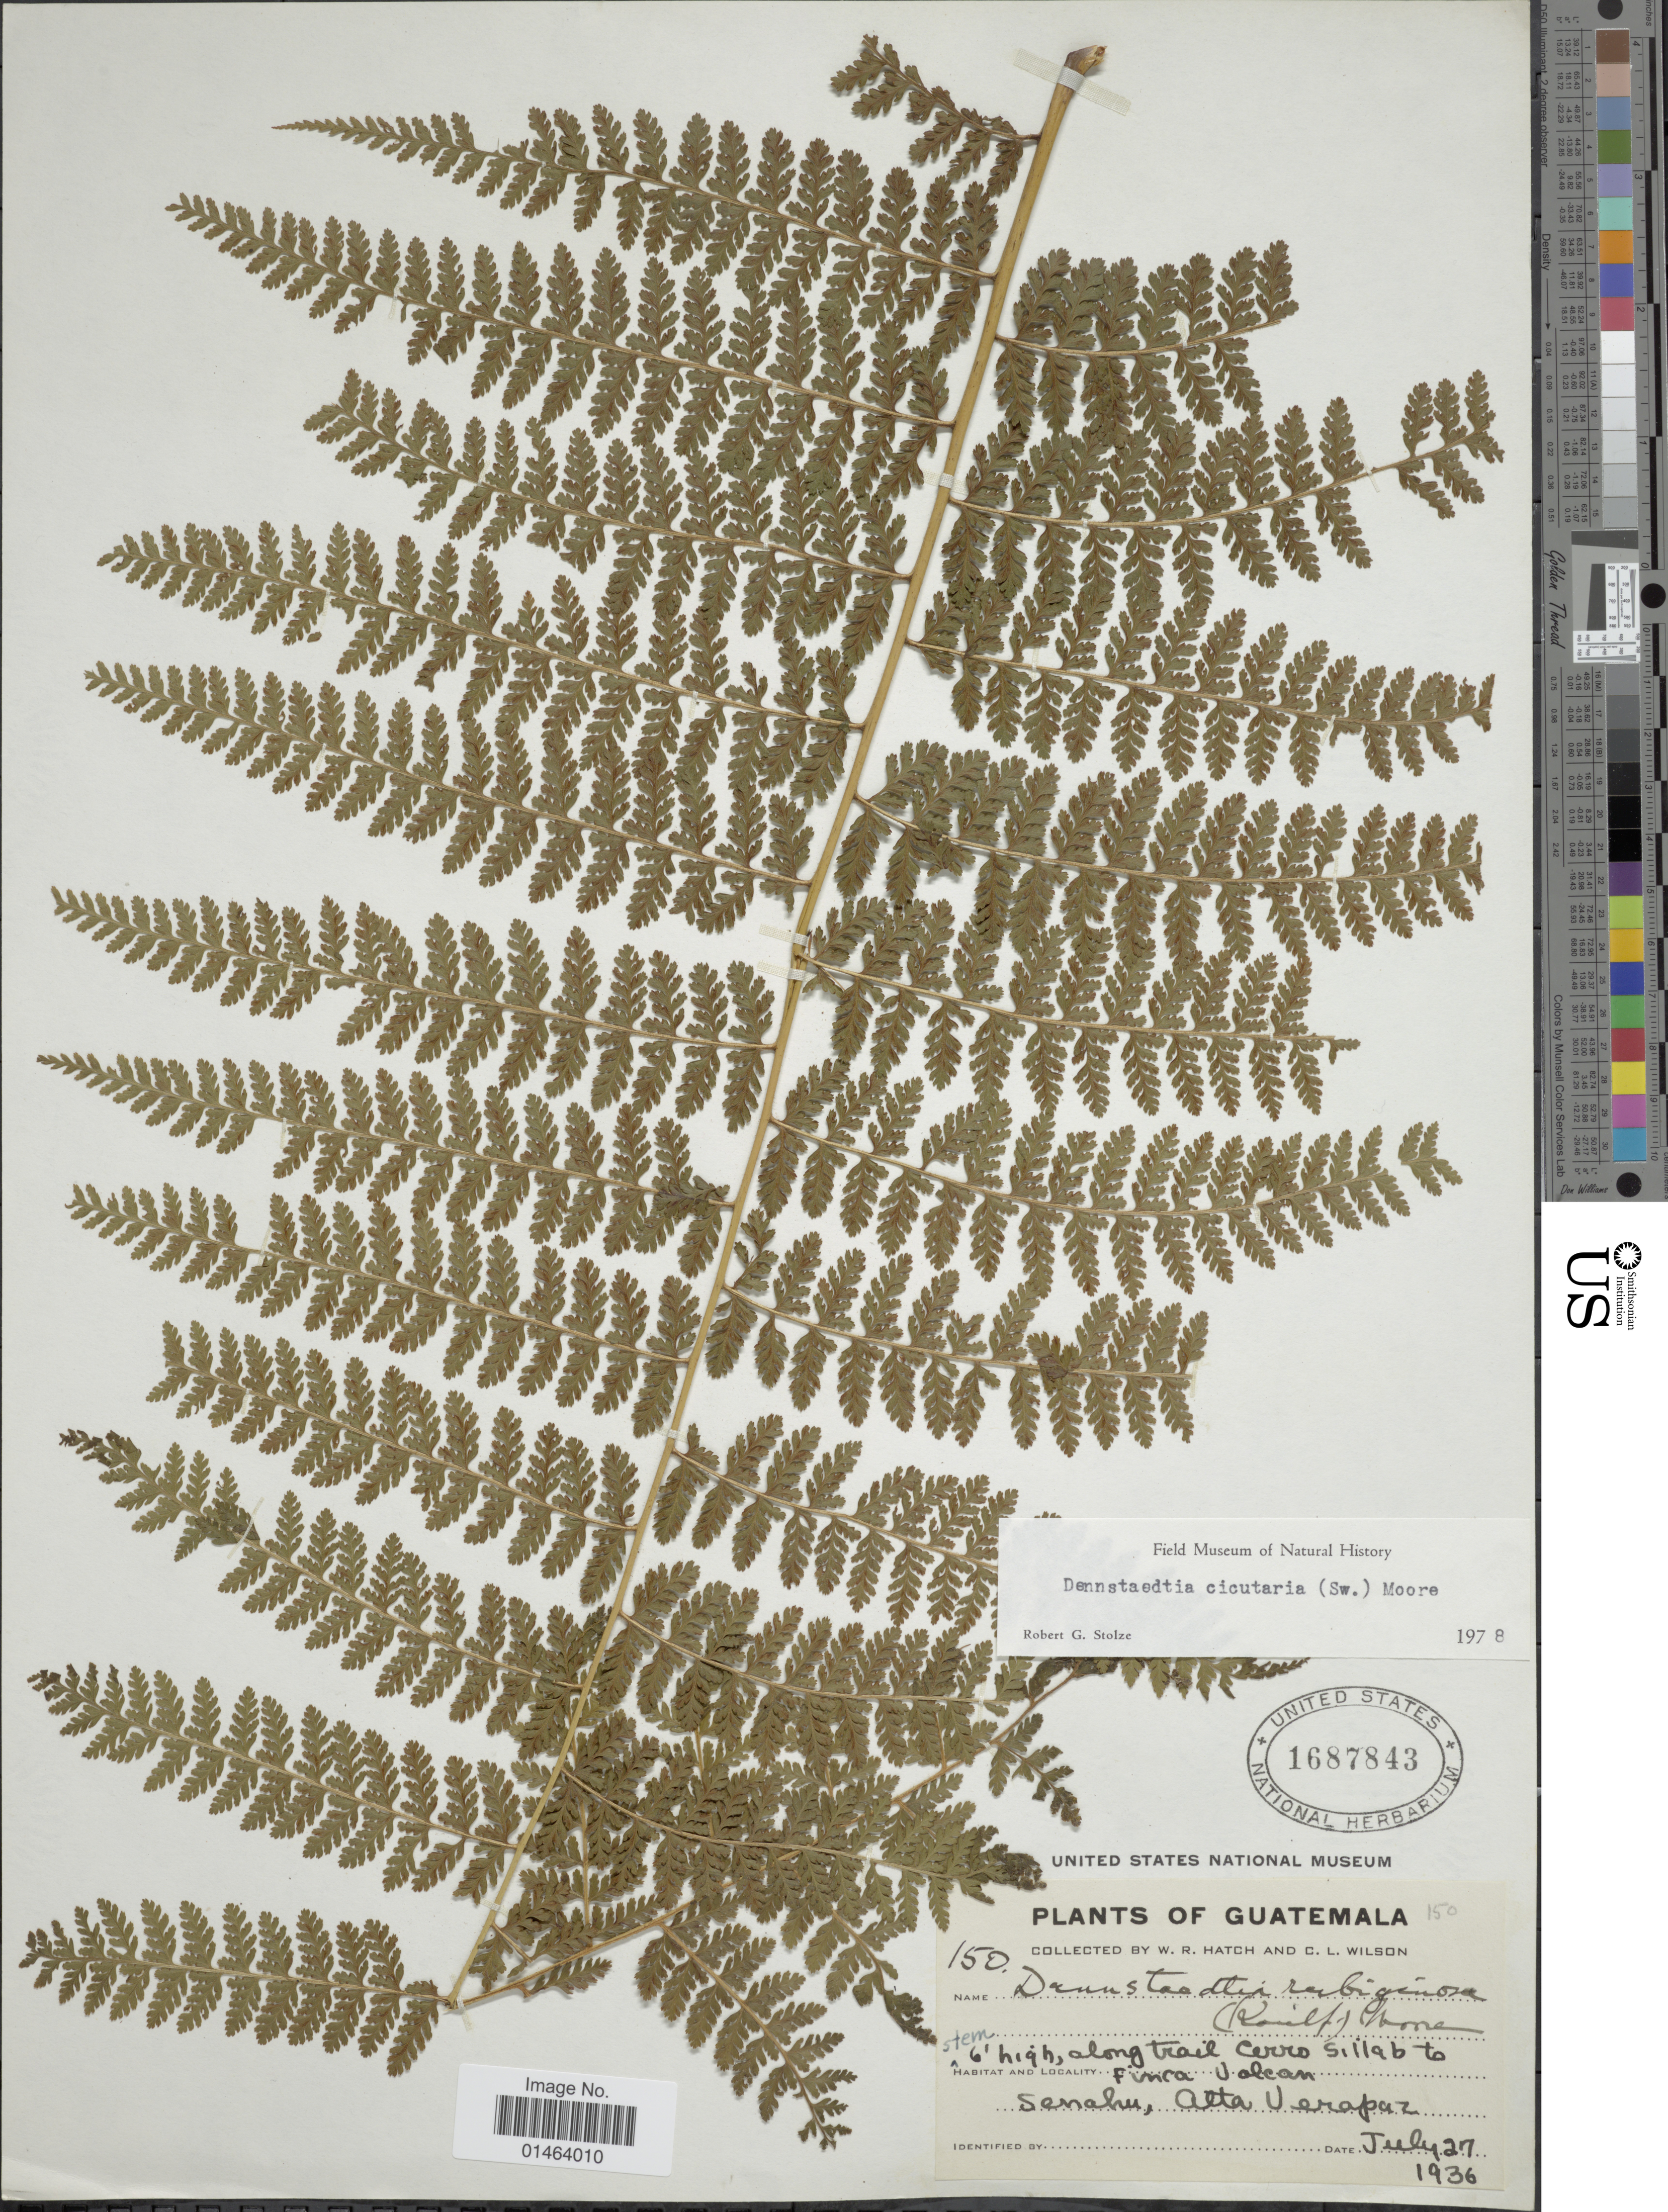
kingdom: Plantae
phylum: Tracheophyta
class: Polypodiopsida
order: Polypodiales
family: Dennstaedtiaceae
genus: Dennstaedtia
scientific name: Dennstaedtia cicutaria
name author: (Sw.) T. Moore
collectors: W. Hatch & C. L. Wilson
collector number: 150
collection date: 1936-07-27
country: Guatemala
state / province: Alta Verapaz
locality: Guatemala, Finca Volcan, Senahu.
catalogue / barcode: US 1687843